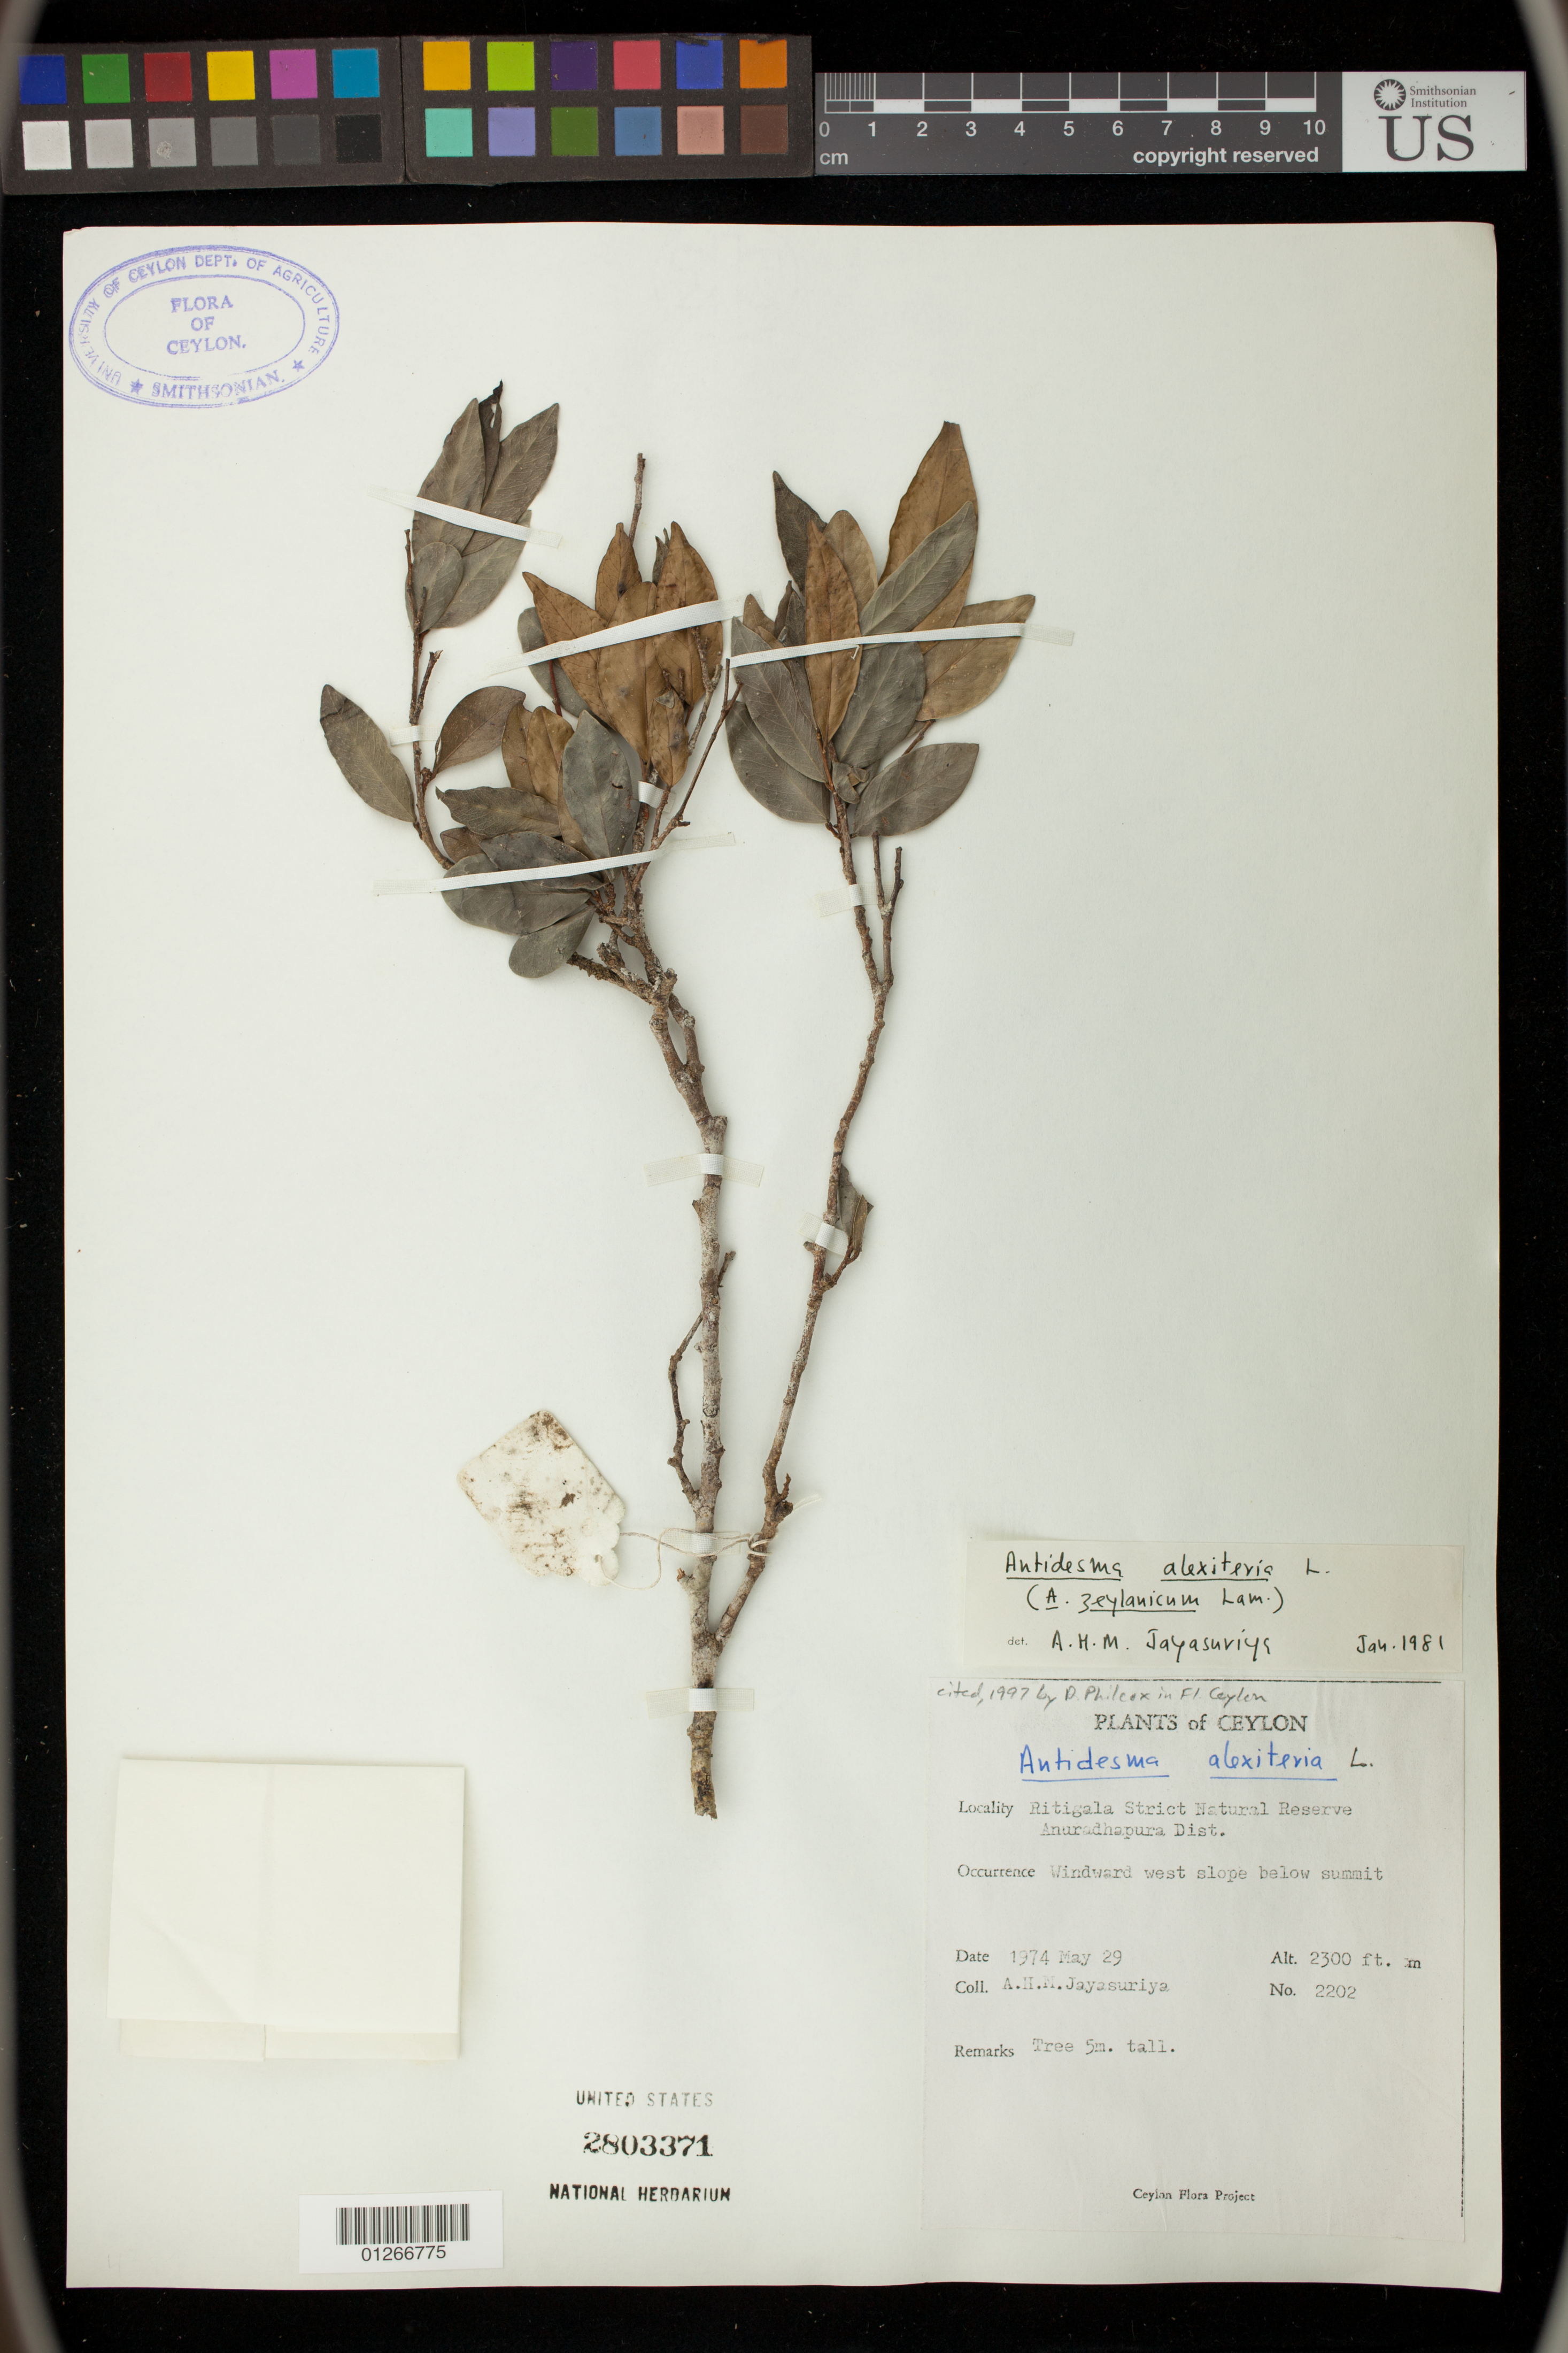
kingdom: Plantae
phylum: Tracheophyta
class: Magnoliopsida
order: Malpighiales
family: Phyllanthaceae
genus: Antidesma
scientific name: Antidesma alexiteria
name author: L.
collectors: A. H. Jayasuriya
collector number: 2202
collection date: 1974-05-29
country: Sri Lanka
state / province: North Central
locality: Ritigala Strict Natural Reserve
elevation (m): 701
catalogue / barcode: US 2803371